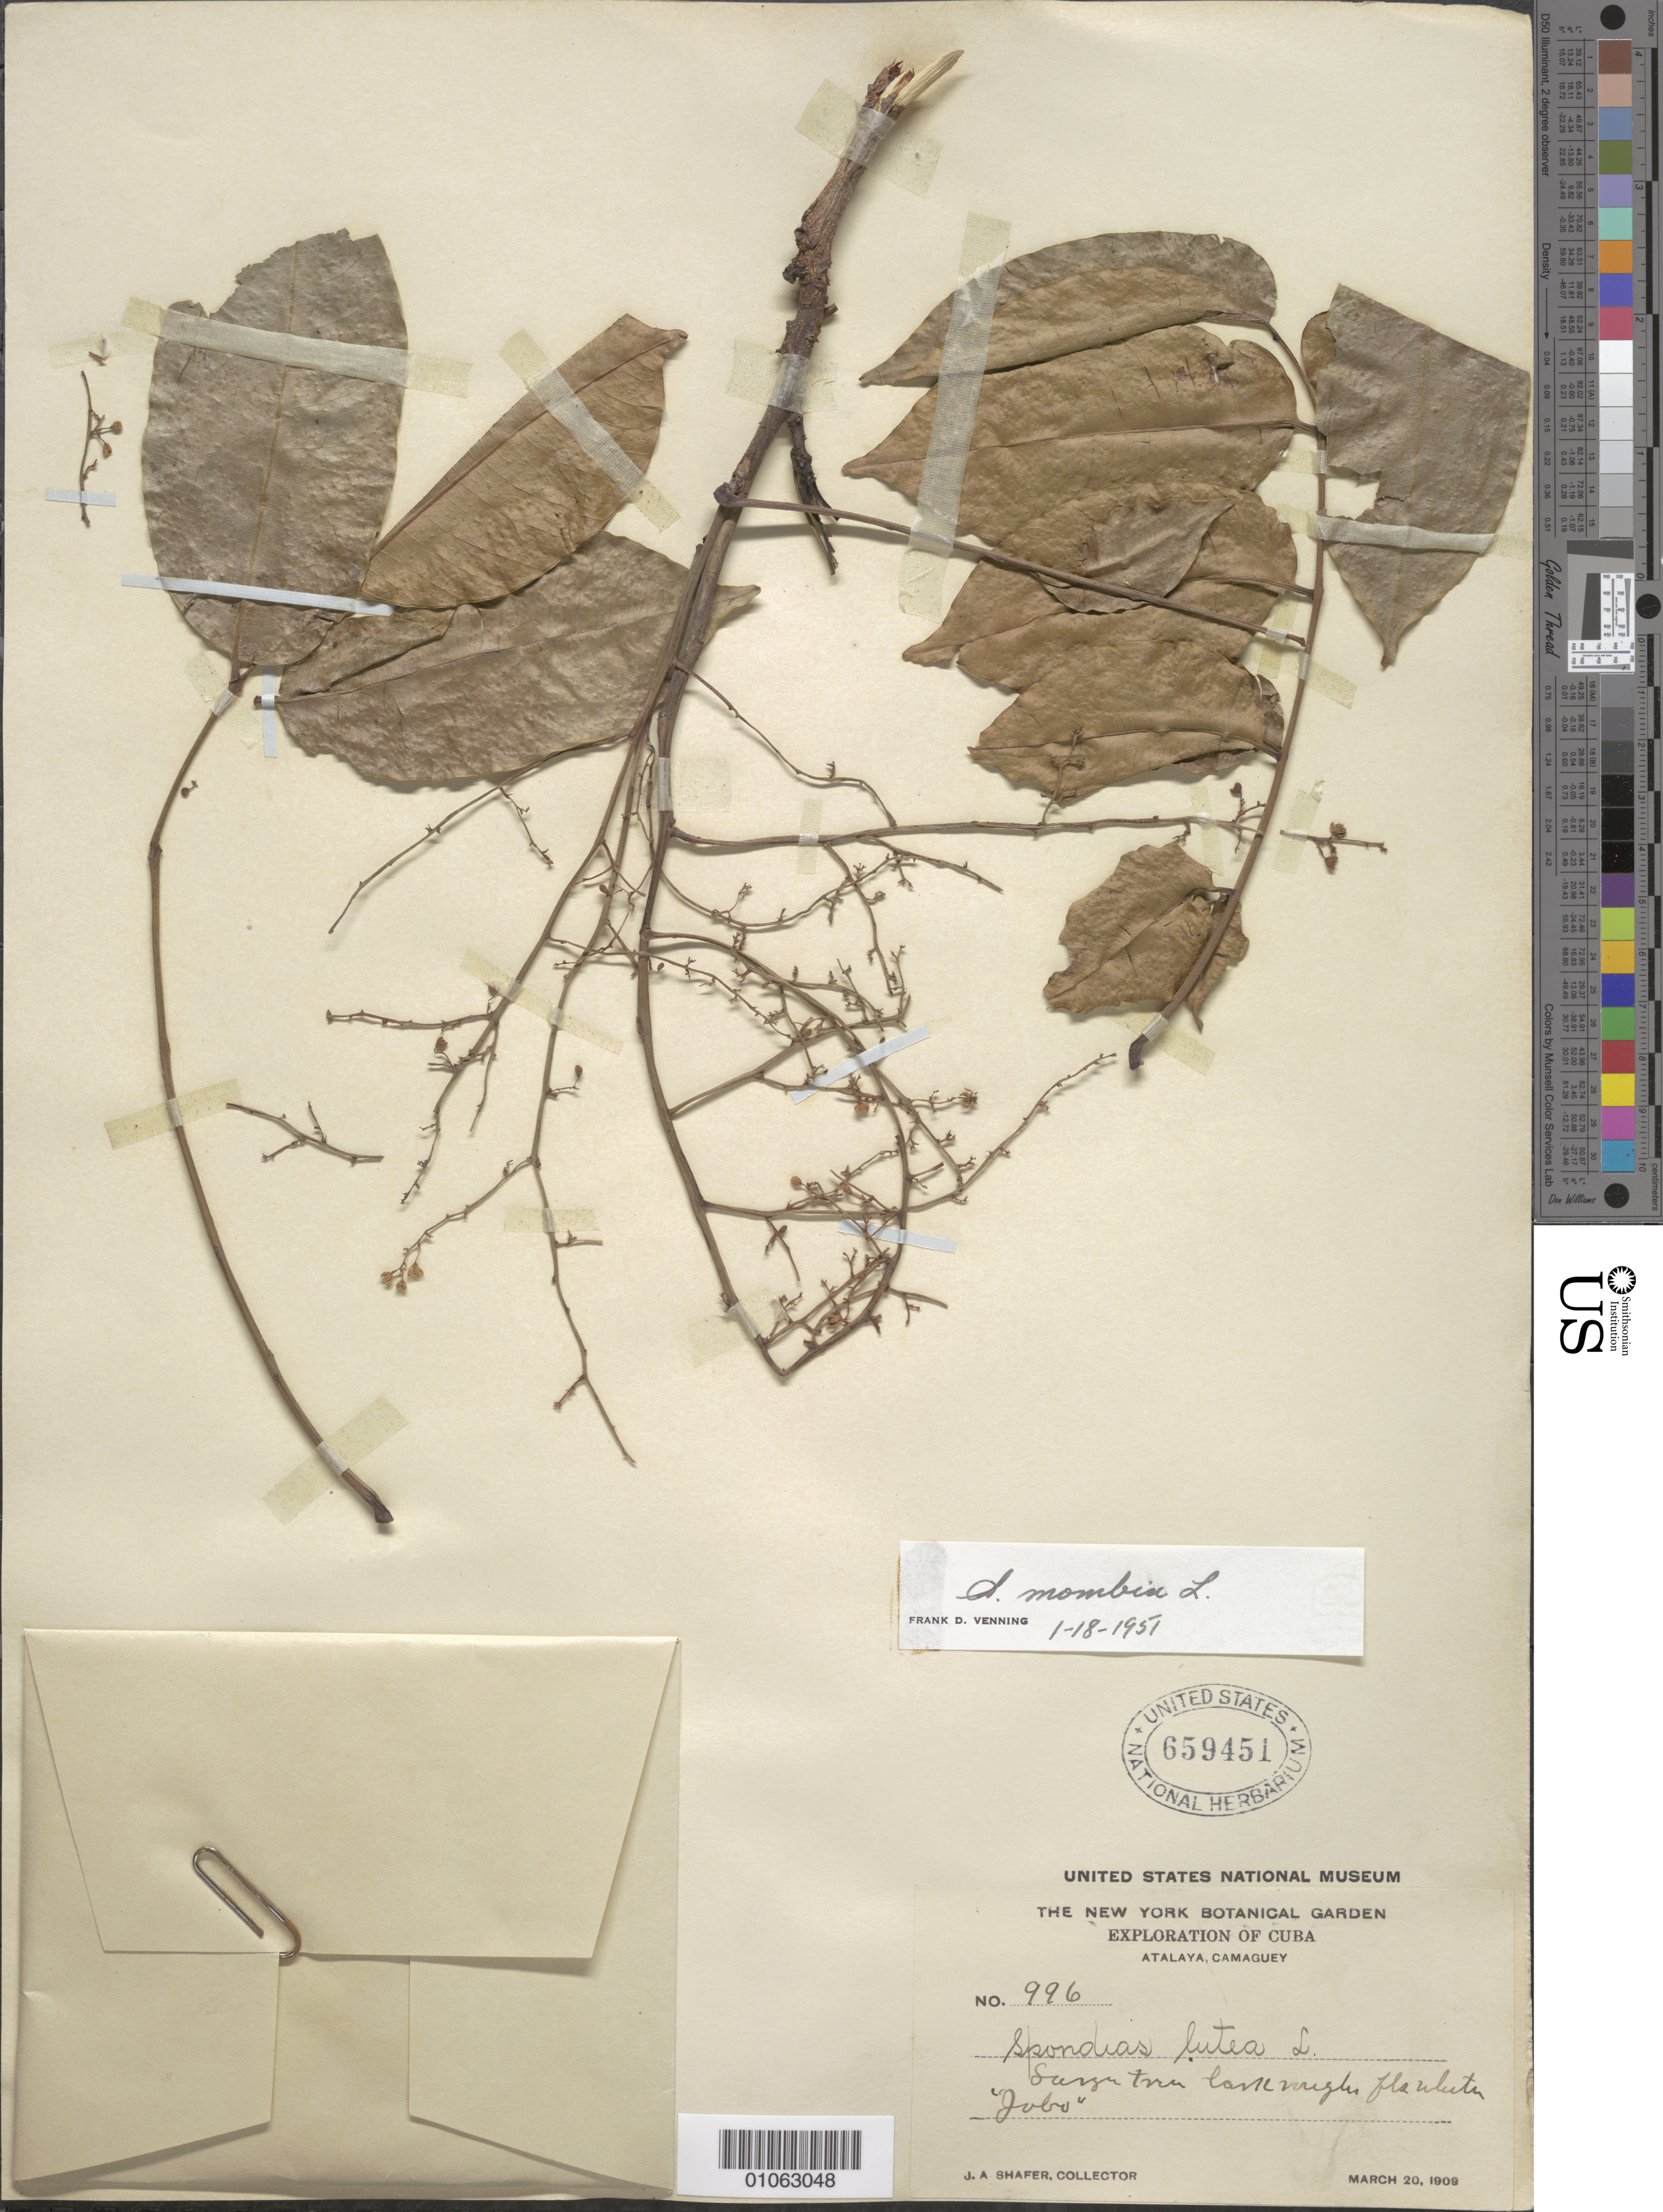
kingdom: Plantae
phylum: Tracheophyta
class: Magnoliopsida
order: Sapindales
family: Anacardiaceae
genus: Spondias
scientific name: Spondias mombin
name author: L.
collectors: J. A. Shafer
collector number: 996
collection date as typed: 20 Mar 1909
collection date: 1909-03-20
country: Cuba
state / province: Camagüey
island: Cuba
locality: Atalaya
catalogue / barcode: US 659451